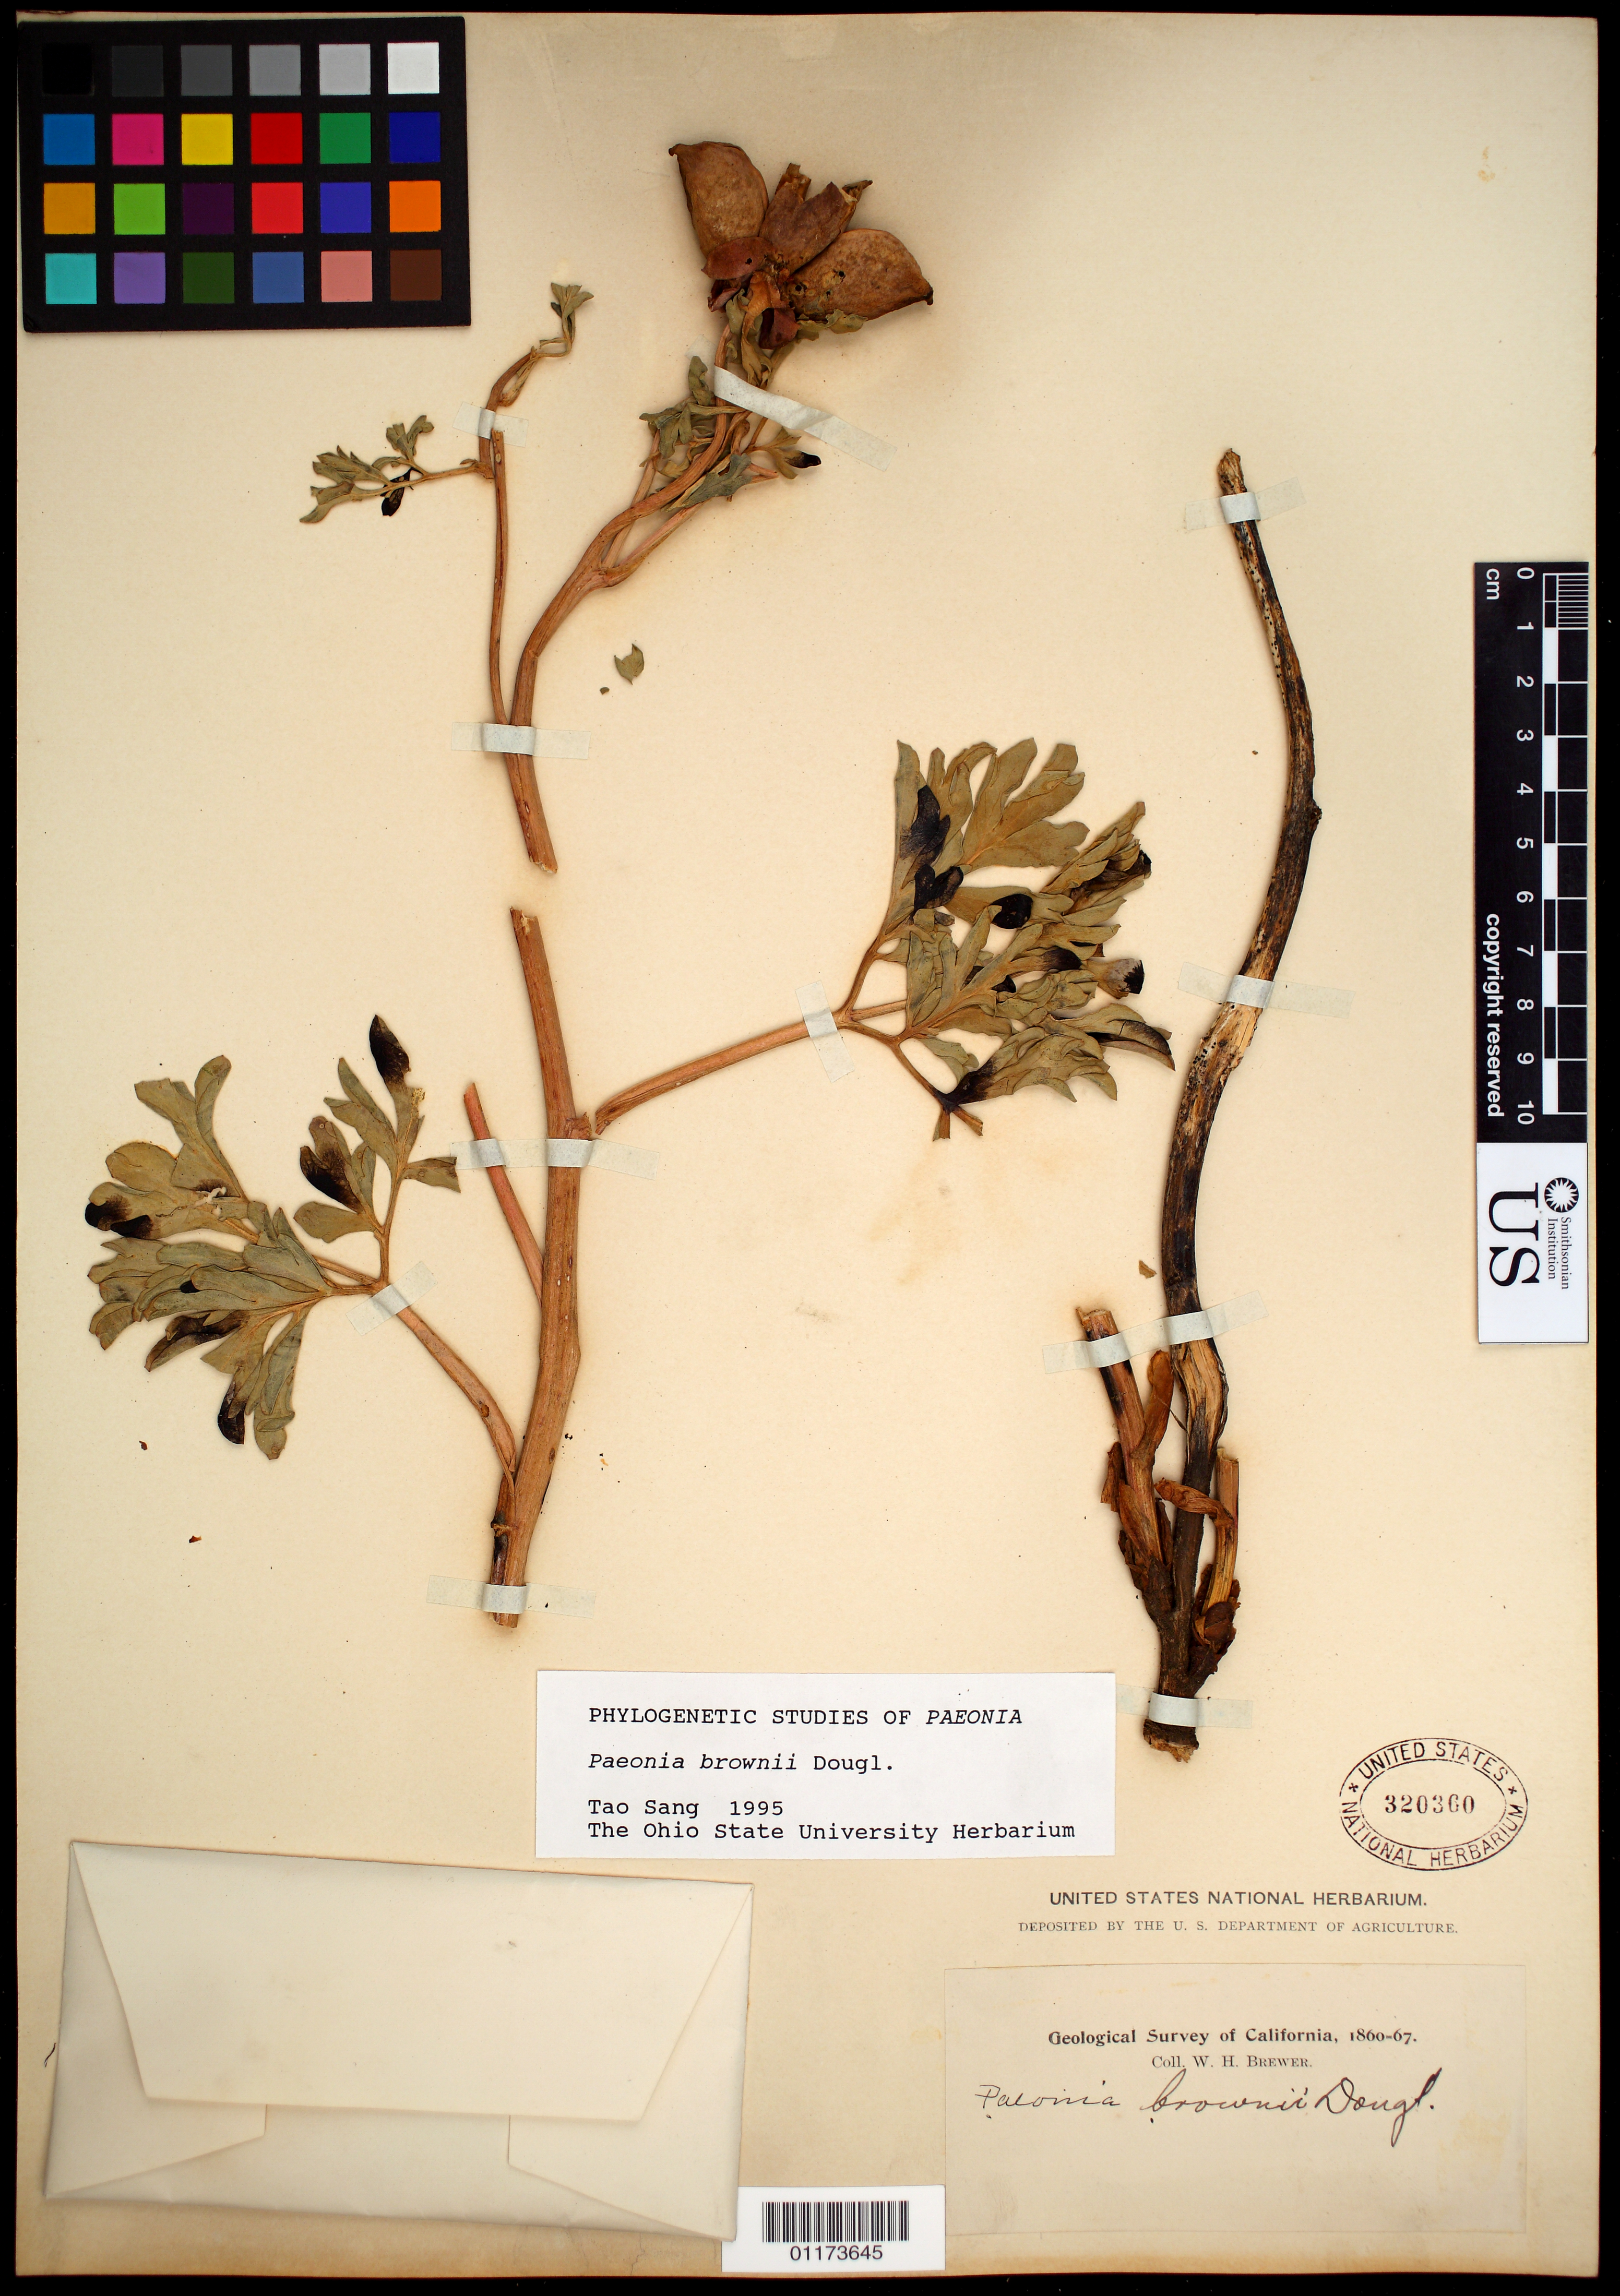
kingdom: Plantae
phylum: Tracheophyta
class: Magnoliopsida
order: Saxifragales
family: Paeoniaceae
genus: Paeonia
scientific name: Paeonia brownii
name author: Douglas ex Hook.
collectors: W. H. Brewer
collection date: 1860/1867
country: United States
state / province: California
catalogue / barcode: US 320360